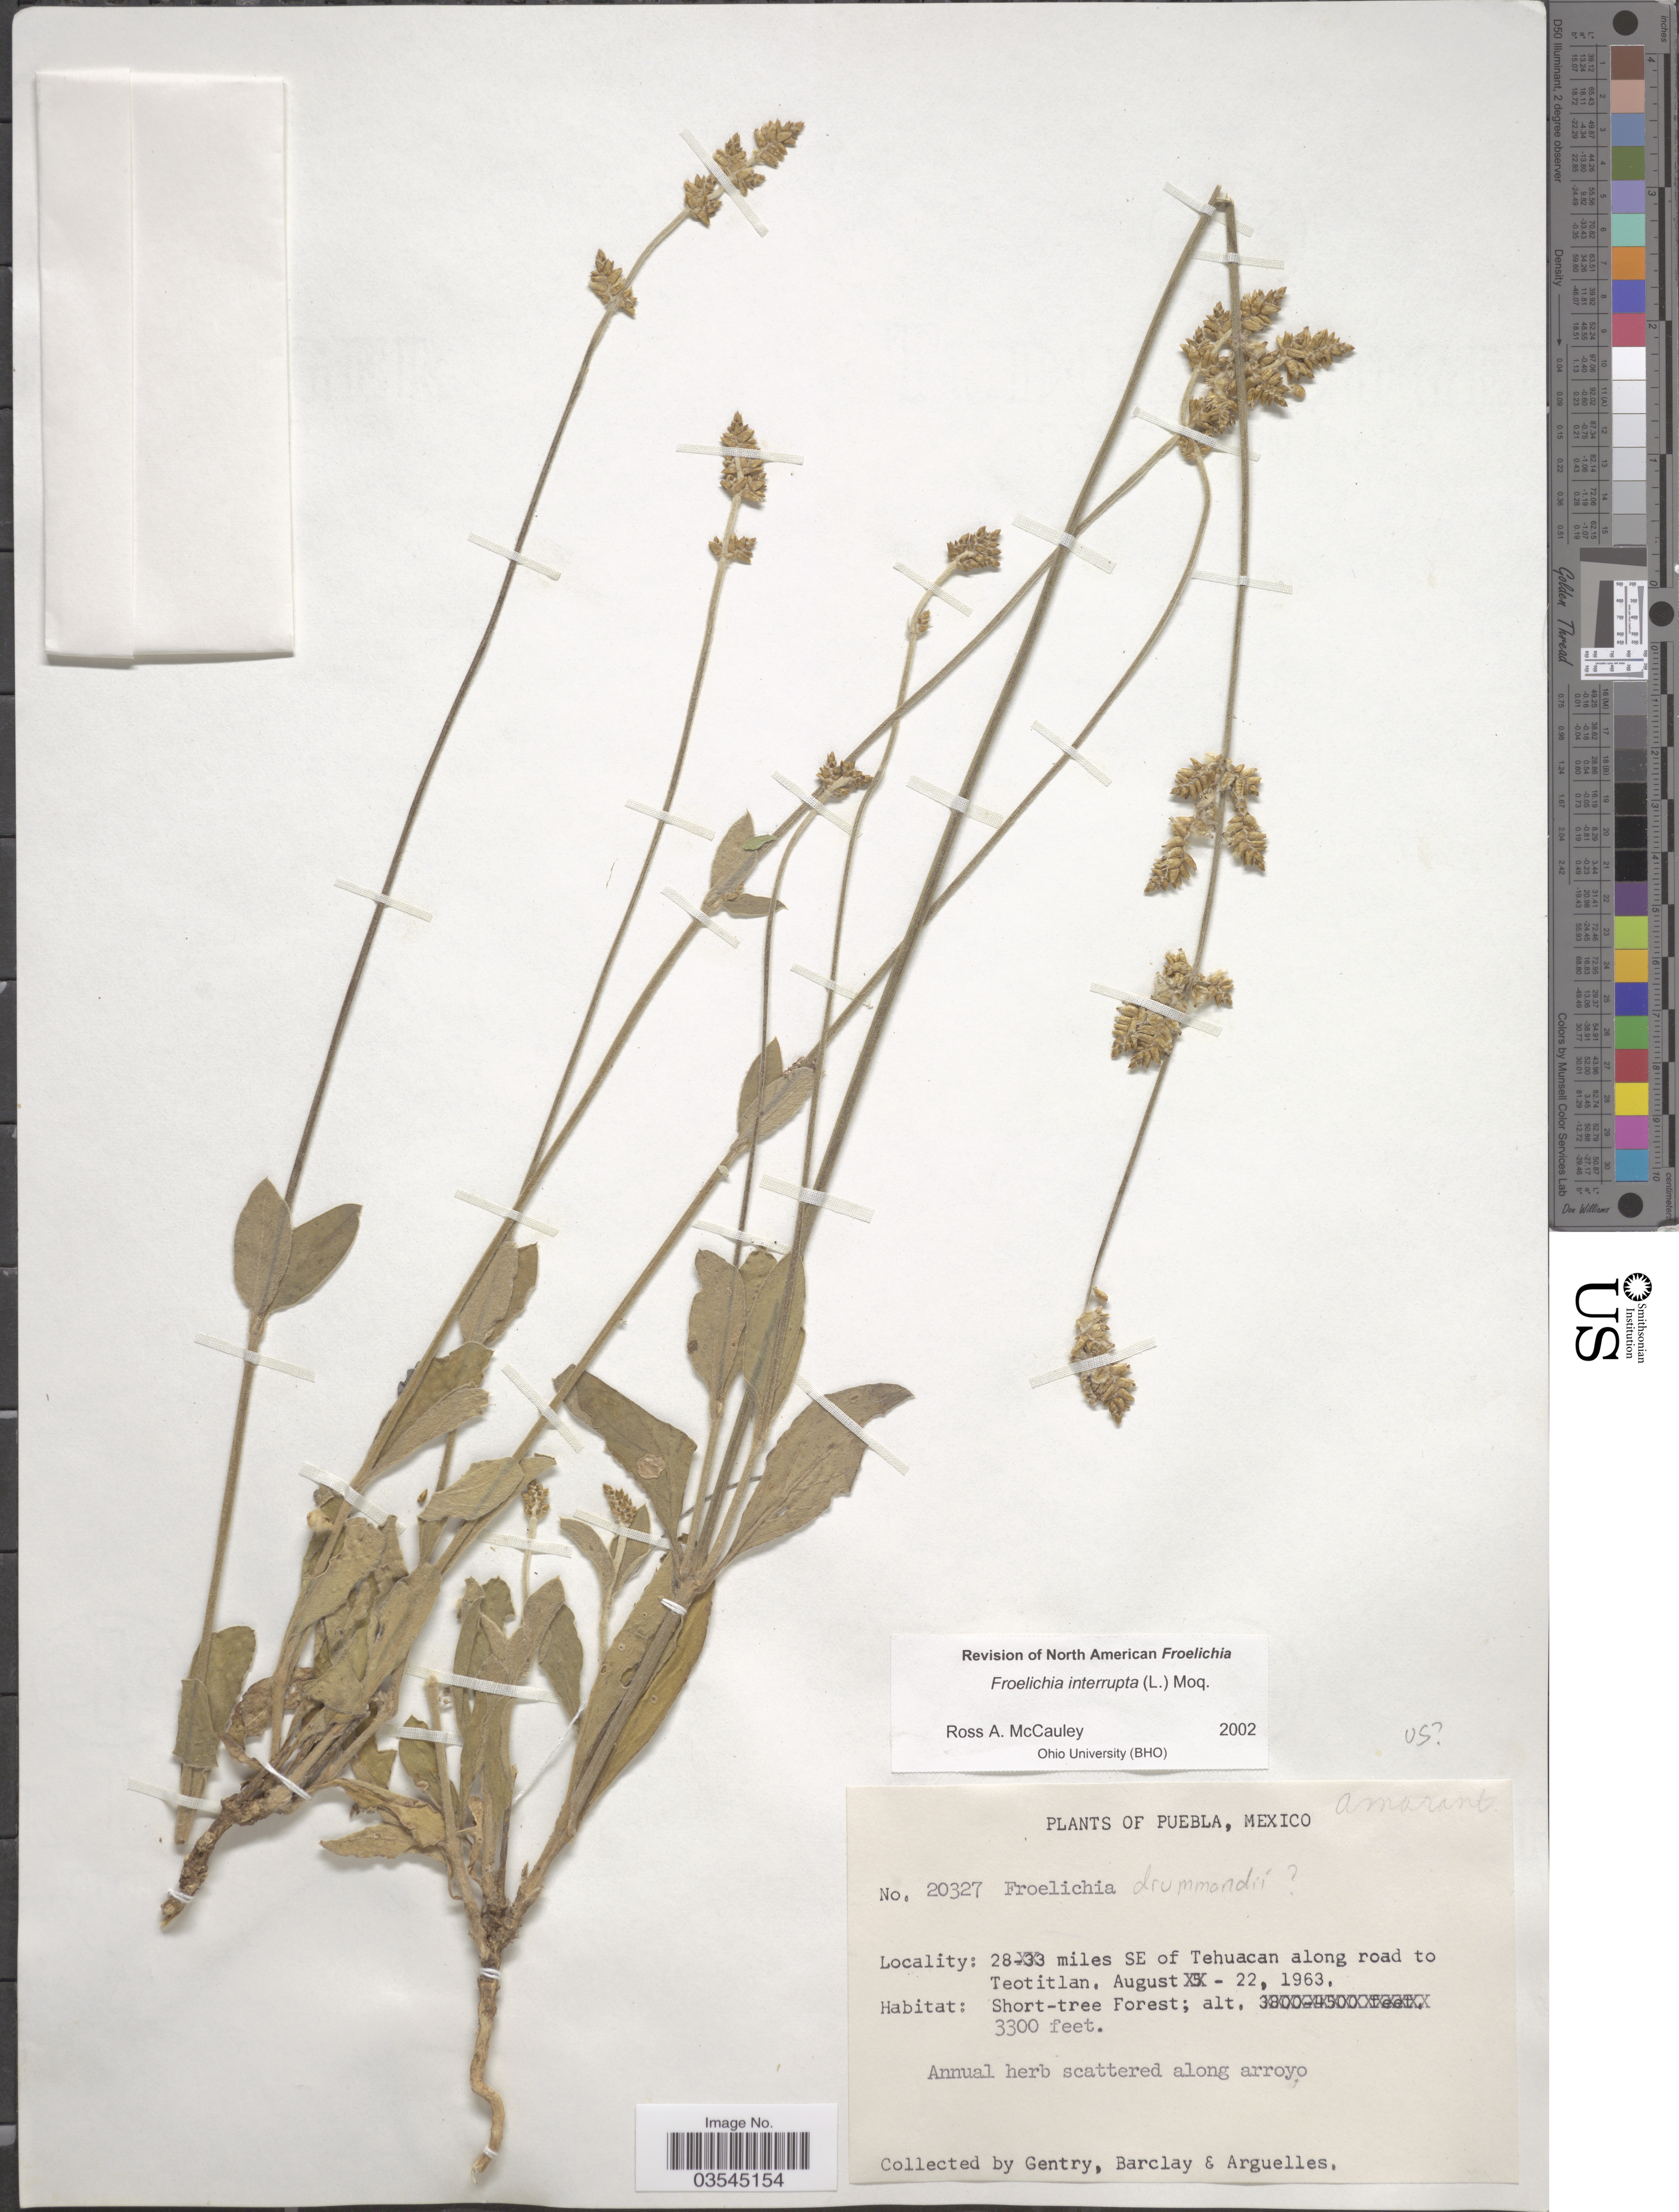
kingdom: Plantae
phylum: Tracheophyta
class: Magnoliopsida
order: Caryophyllales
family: Amaranthaceae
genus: Froelichia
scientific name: Froelichia interrupta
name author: (L.) Moq.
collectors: Gentry, --, -- Barclay & Arguelles, --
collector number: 20327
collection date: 1963-08-22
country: Mexico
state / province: Puebla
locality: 28 miles SE of Tehuacan along road Teotitlan.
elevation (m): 1006